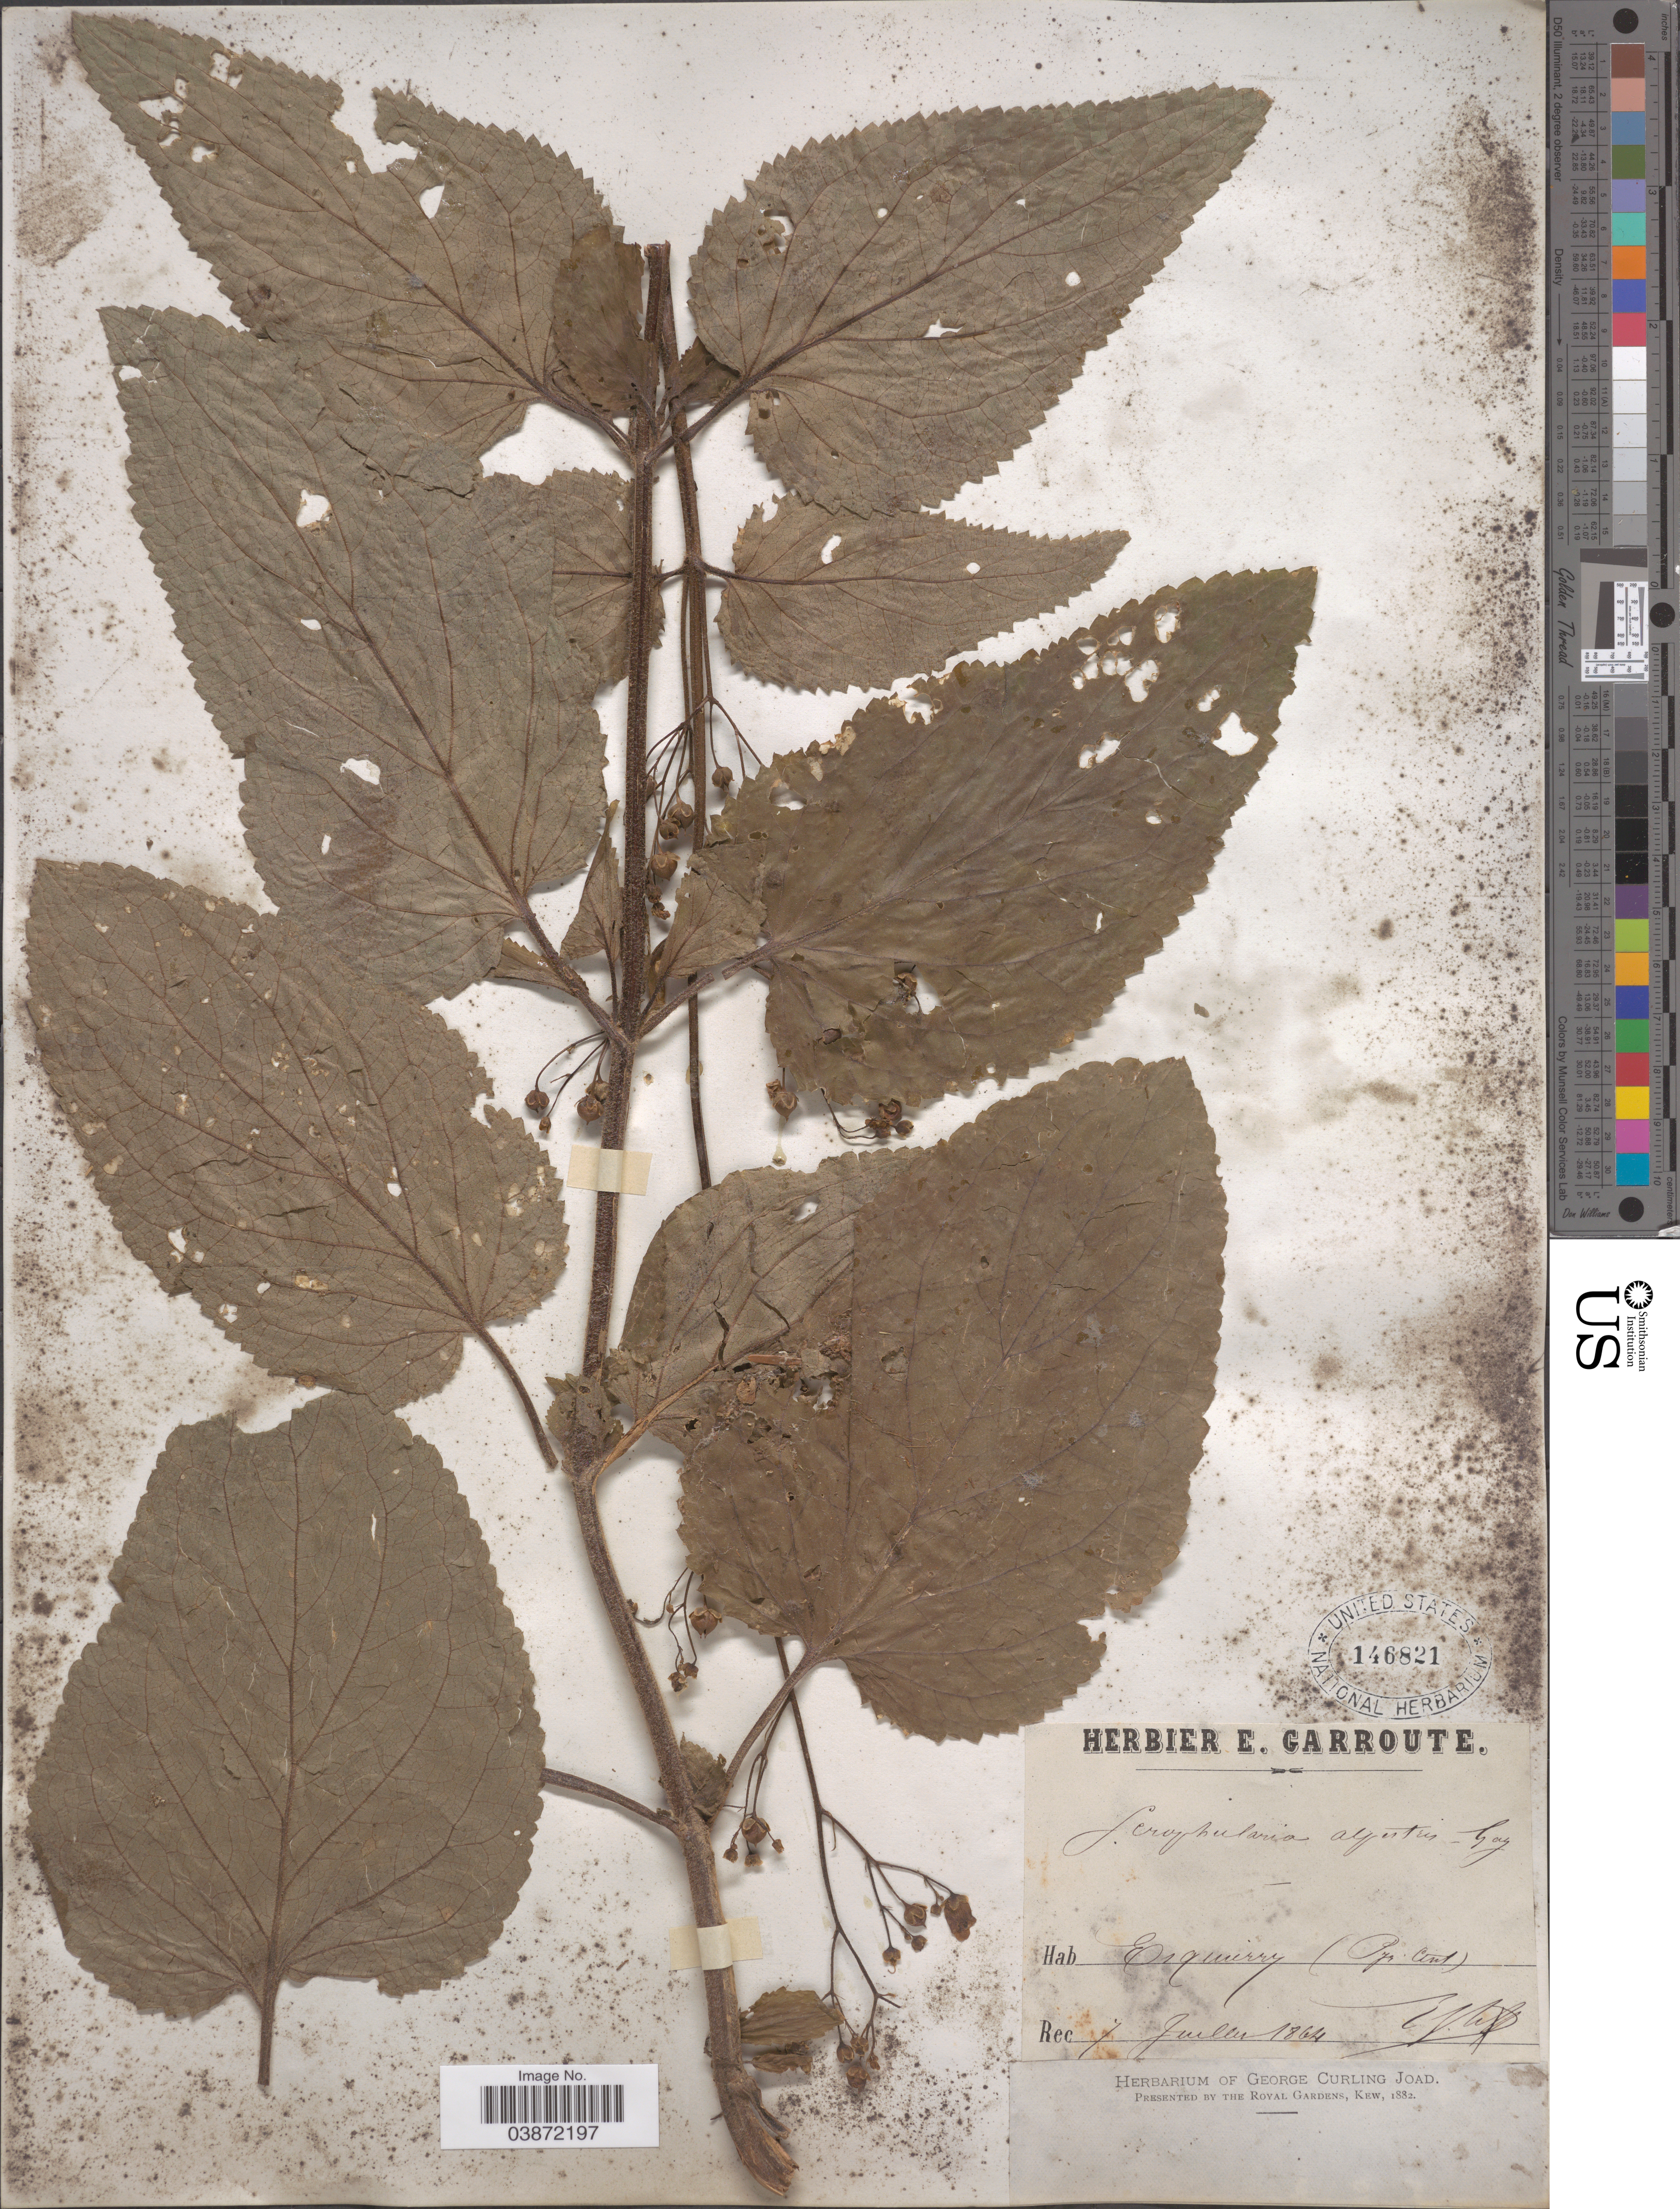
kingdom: Plantae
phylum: Tracheophyta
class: Magnoliopsida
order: Lamiales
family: Scrophulariaceae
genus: Scrophularia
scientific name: Scrophularia alpestris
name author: J. Gay ex Benth.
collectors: E. Garroute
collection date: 1864-07-07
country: France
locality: Esquierry (Pyr. Cent.).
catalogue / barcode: US 146821